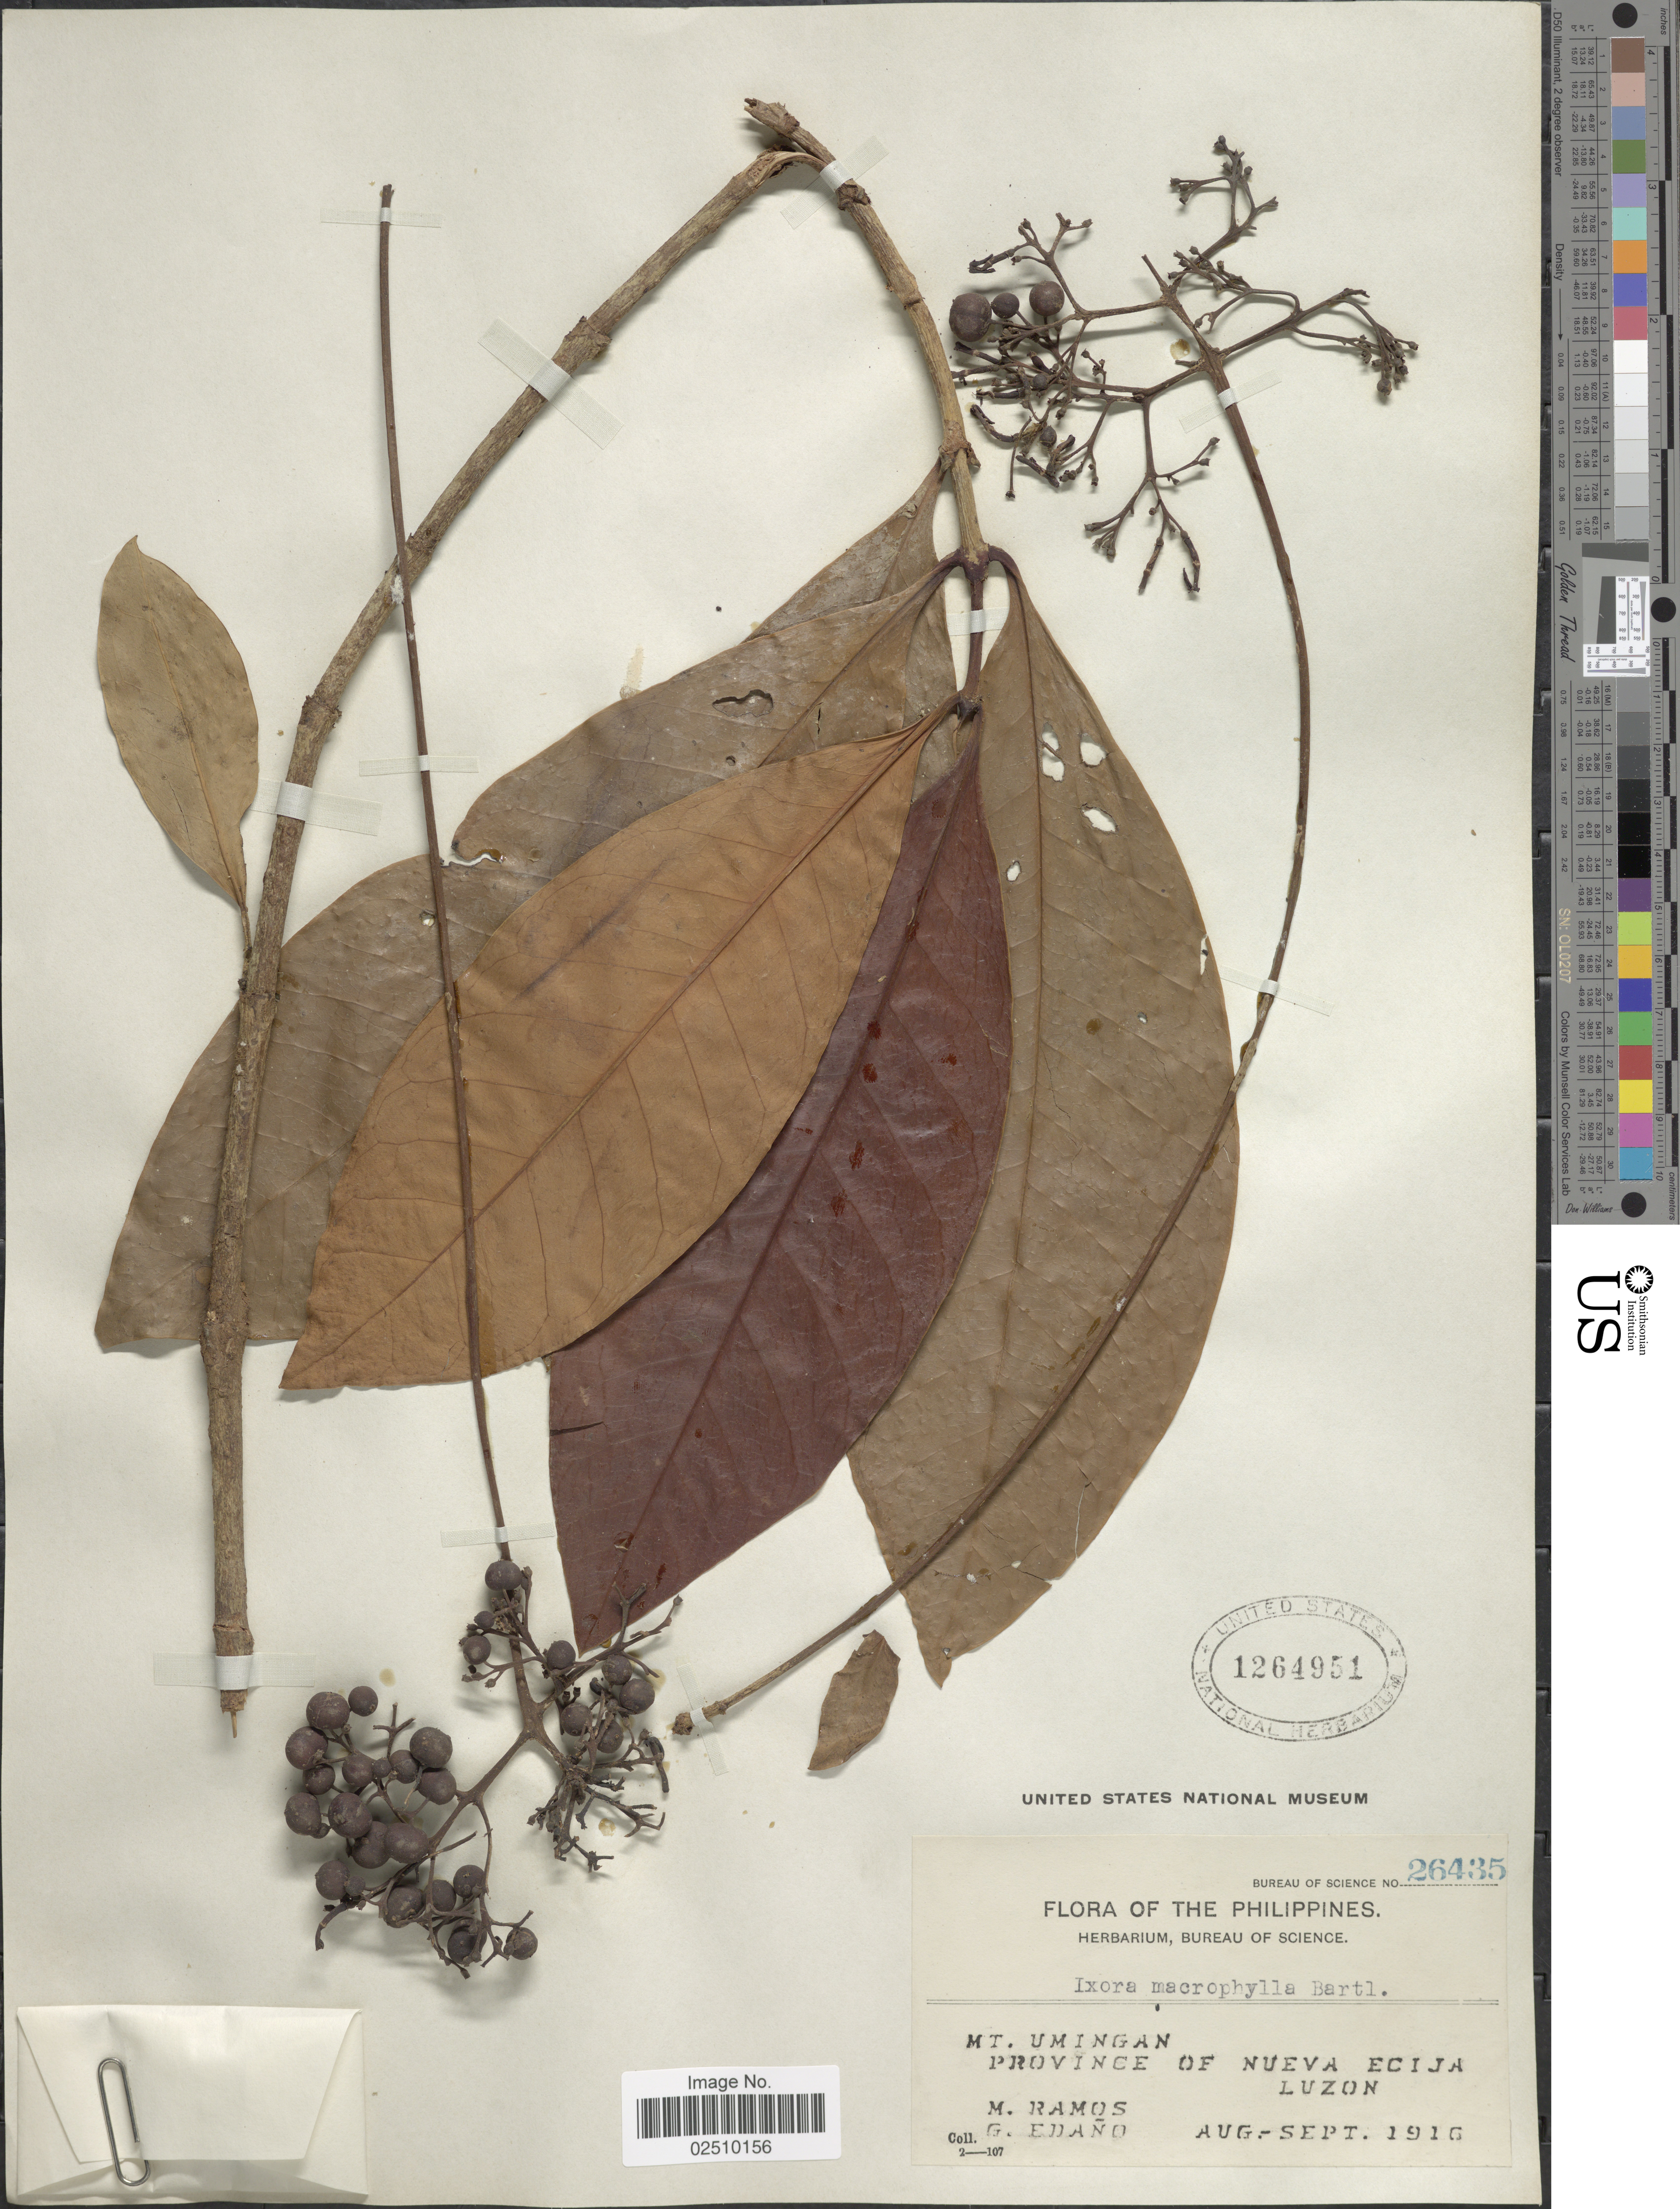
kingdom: Plantae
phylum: Tracheophyta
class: Magnoliopsida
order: Gentianales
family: Rubiaceae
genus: Ixora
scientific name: Ixora macrophylla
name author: Bartl. ex DC.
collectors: M. Ramos & G. Edaño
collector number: Bureau of Science 26435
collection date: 1916-08/1916-09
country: Philippines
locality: Mt. Umingan. Province of Nueva Ecija. Luzon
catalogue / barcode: US 1264951